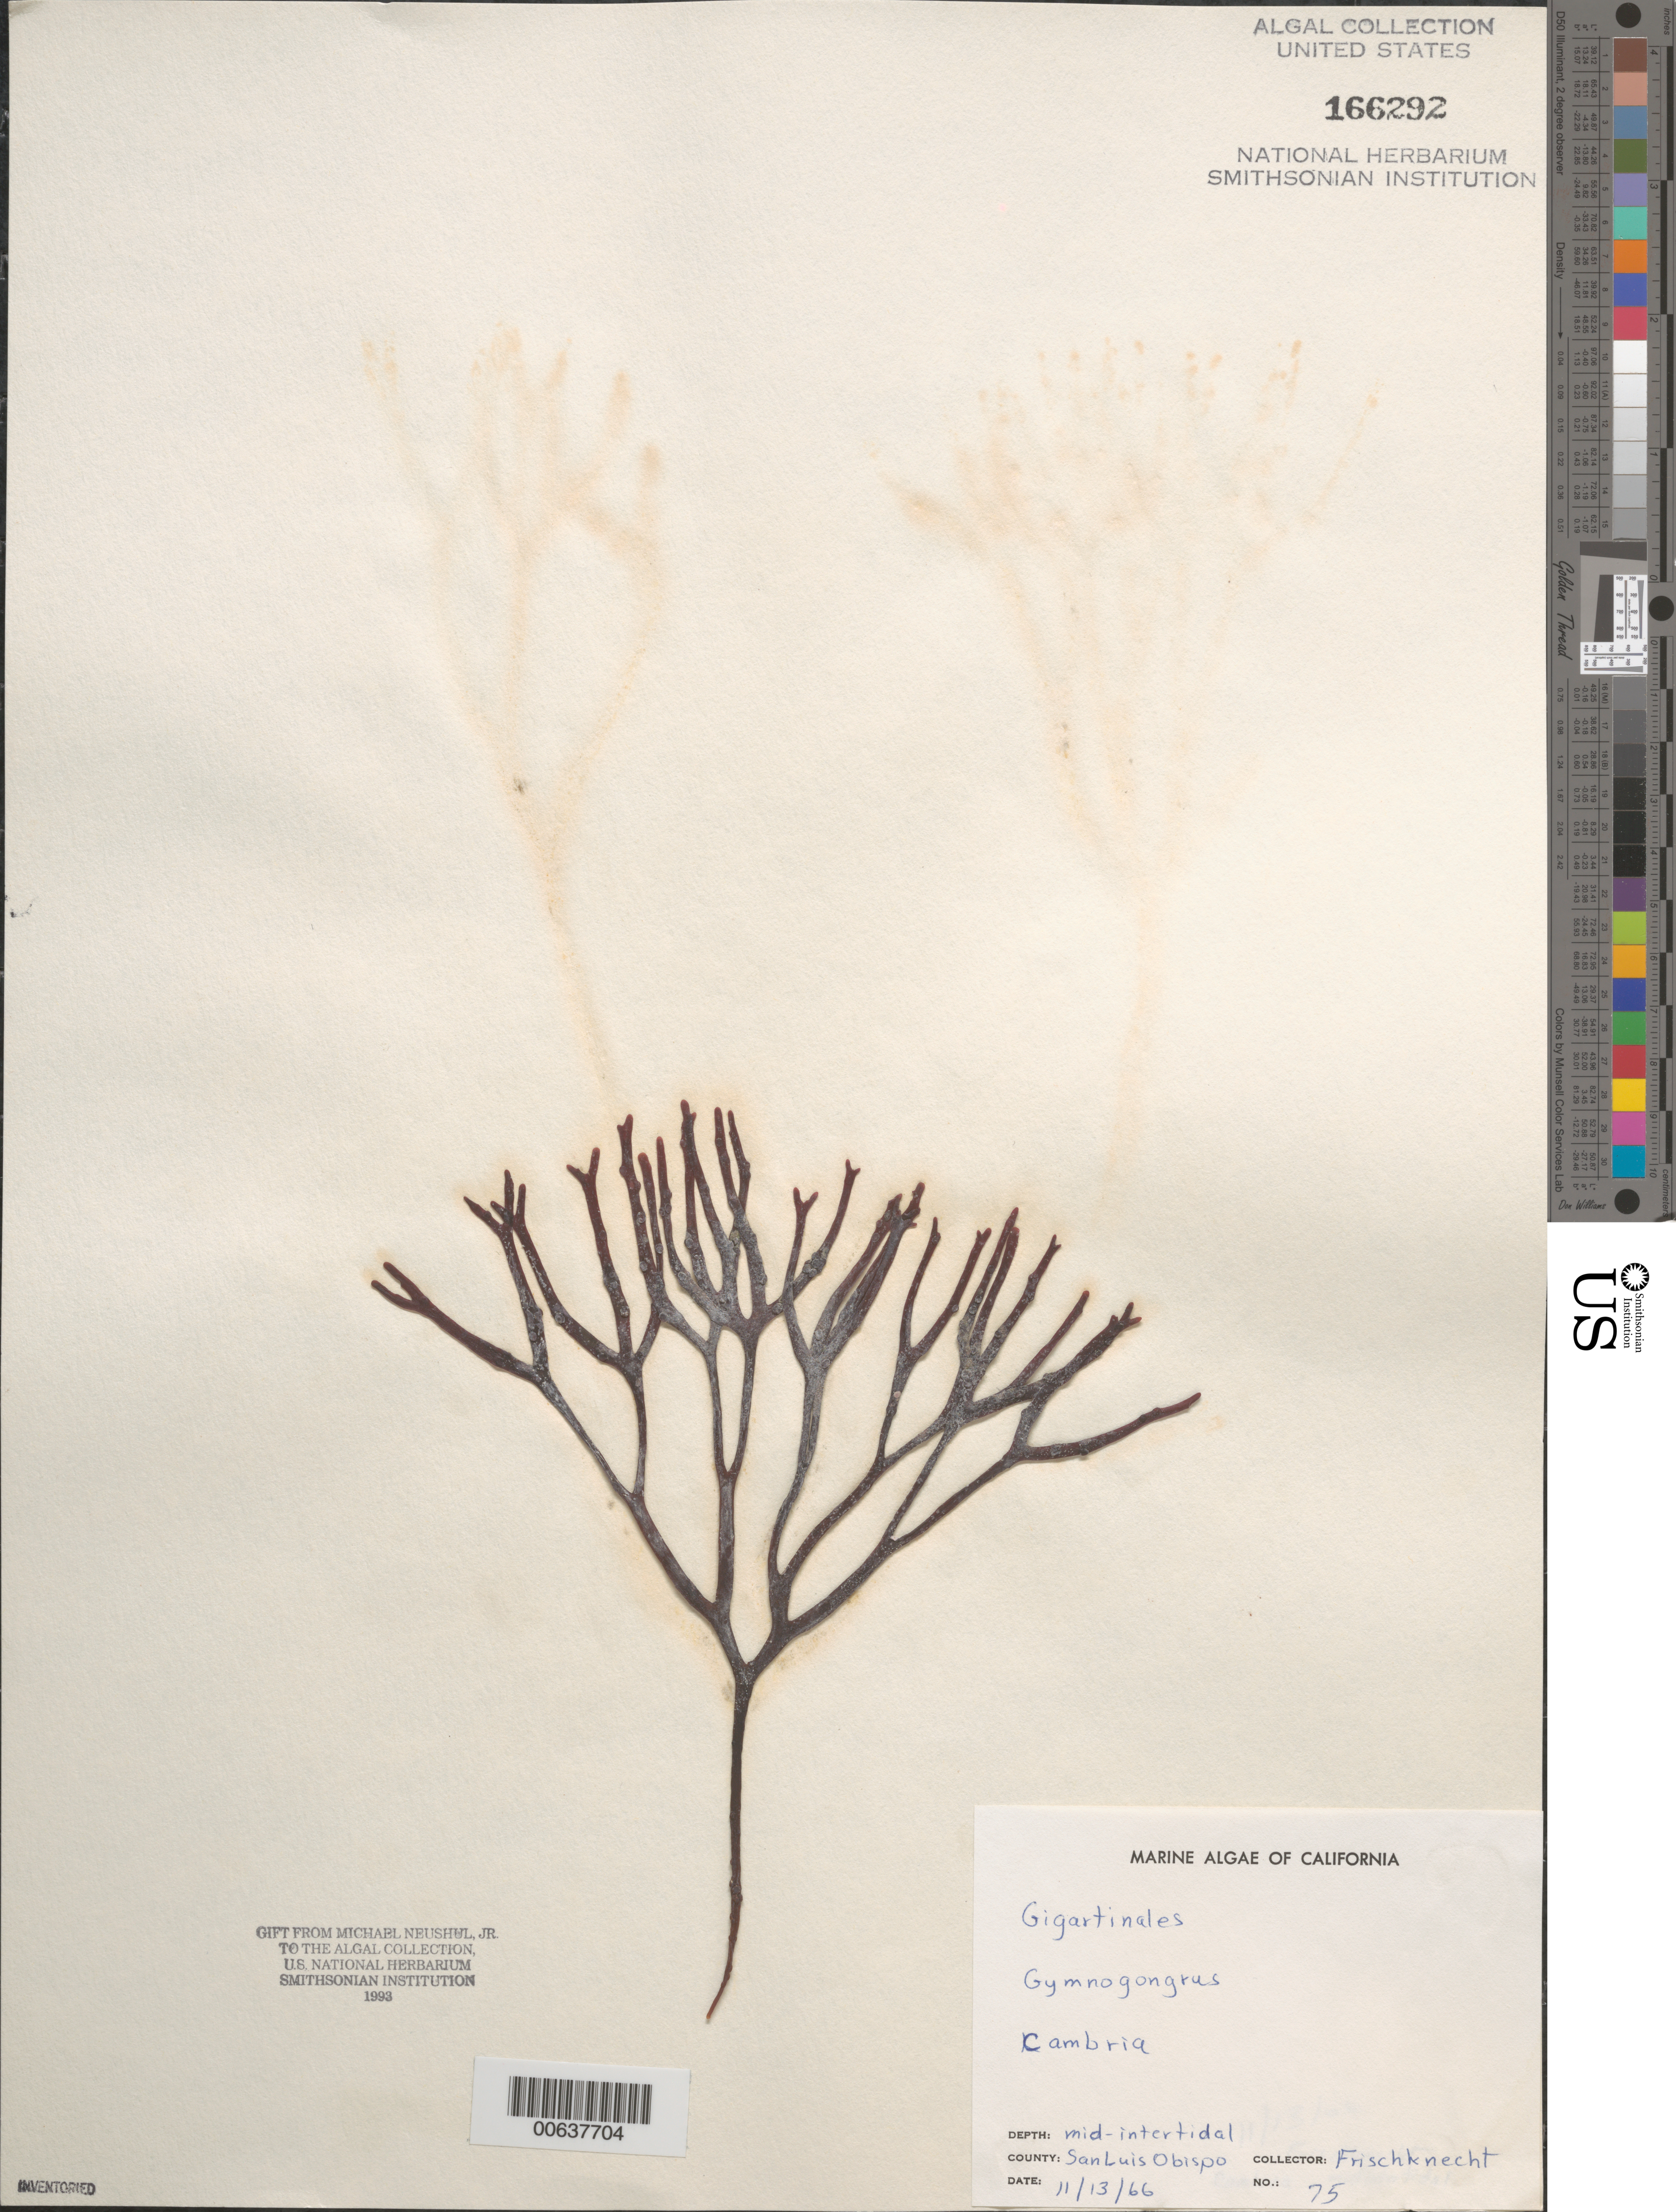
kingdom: Plantae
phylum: Rhodophyta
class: Florideophyceae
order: Gigartinales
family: Phyllophoraceae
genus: Gymnogongrus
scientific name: Gymnogongrus sp.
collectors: -. Frischknecht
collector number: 75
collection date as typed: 13 Nov 1966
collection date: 1966-11-13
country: United States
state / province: California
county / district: San Luis Obispo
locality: Cambria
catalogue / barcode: US 166292